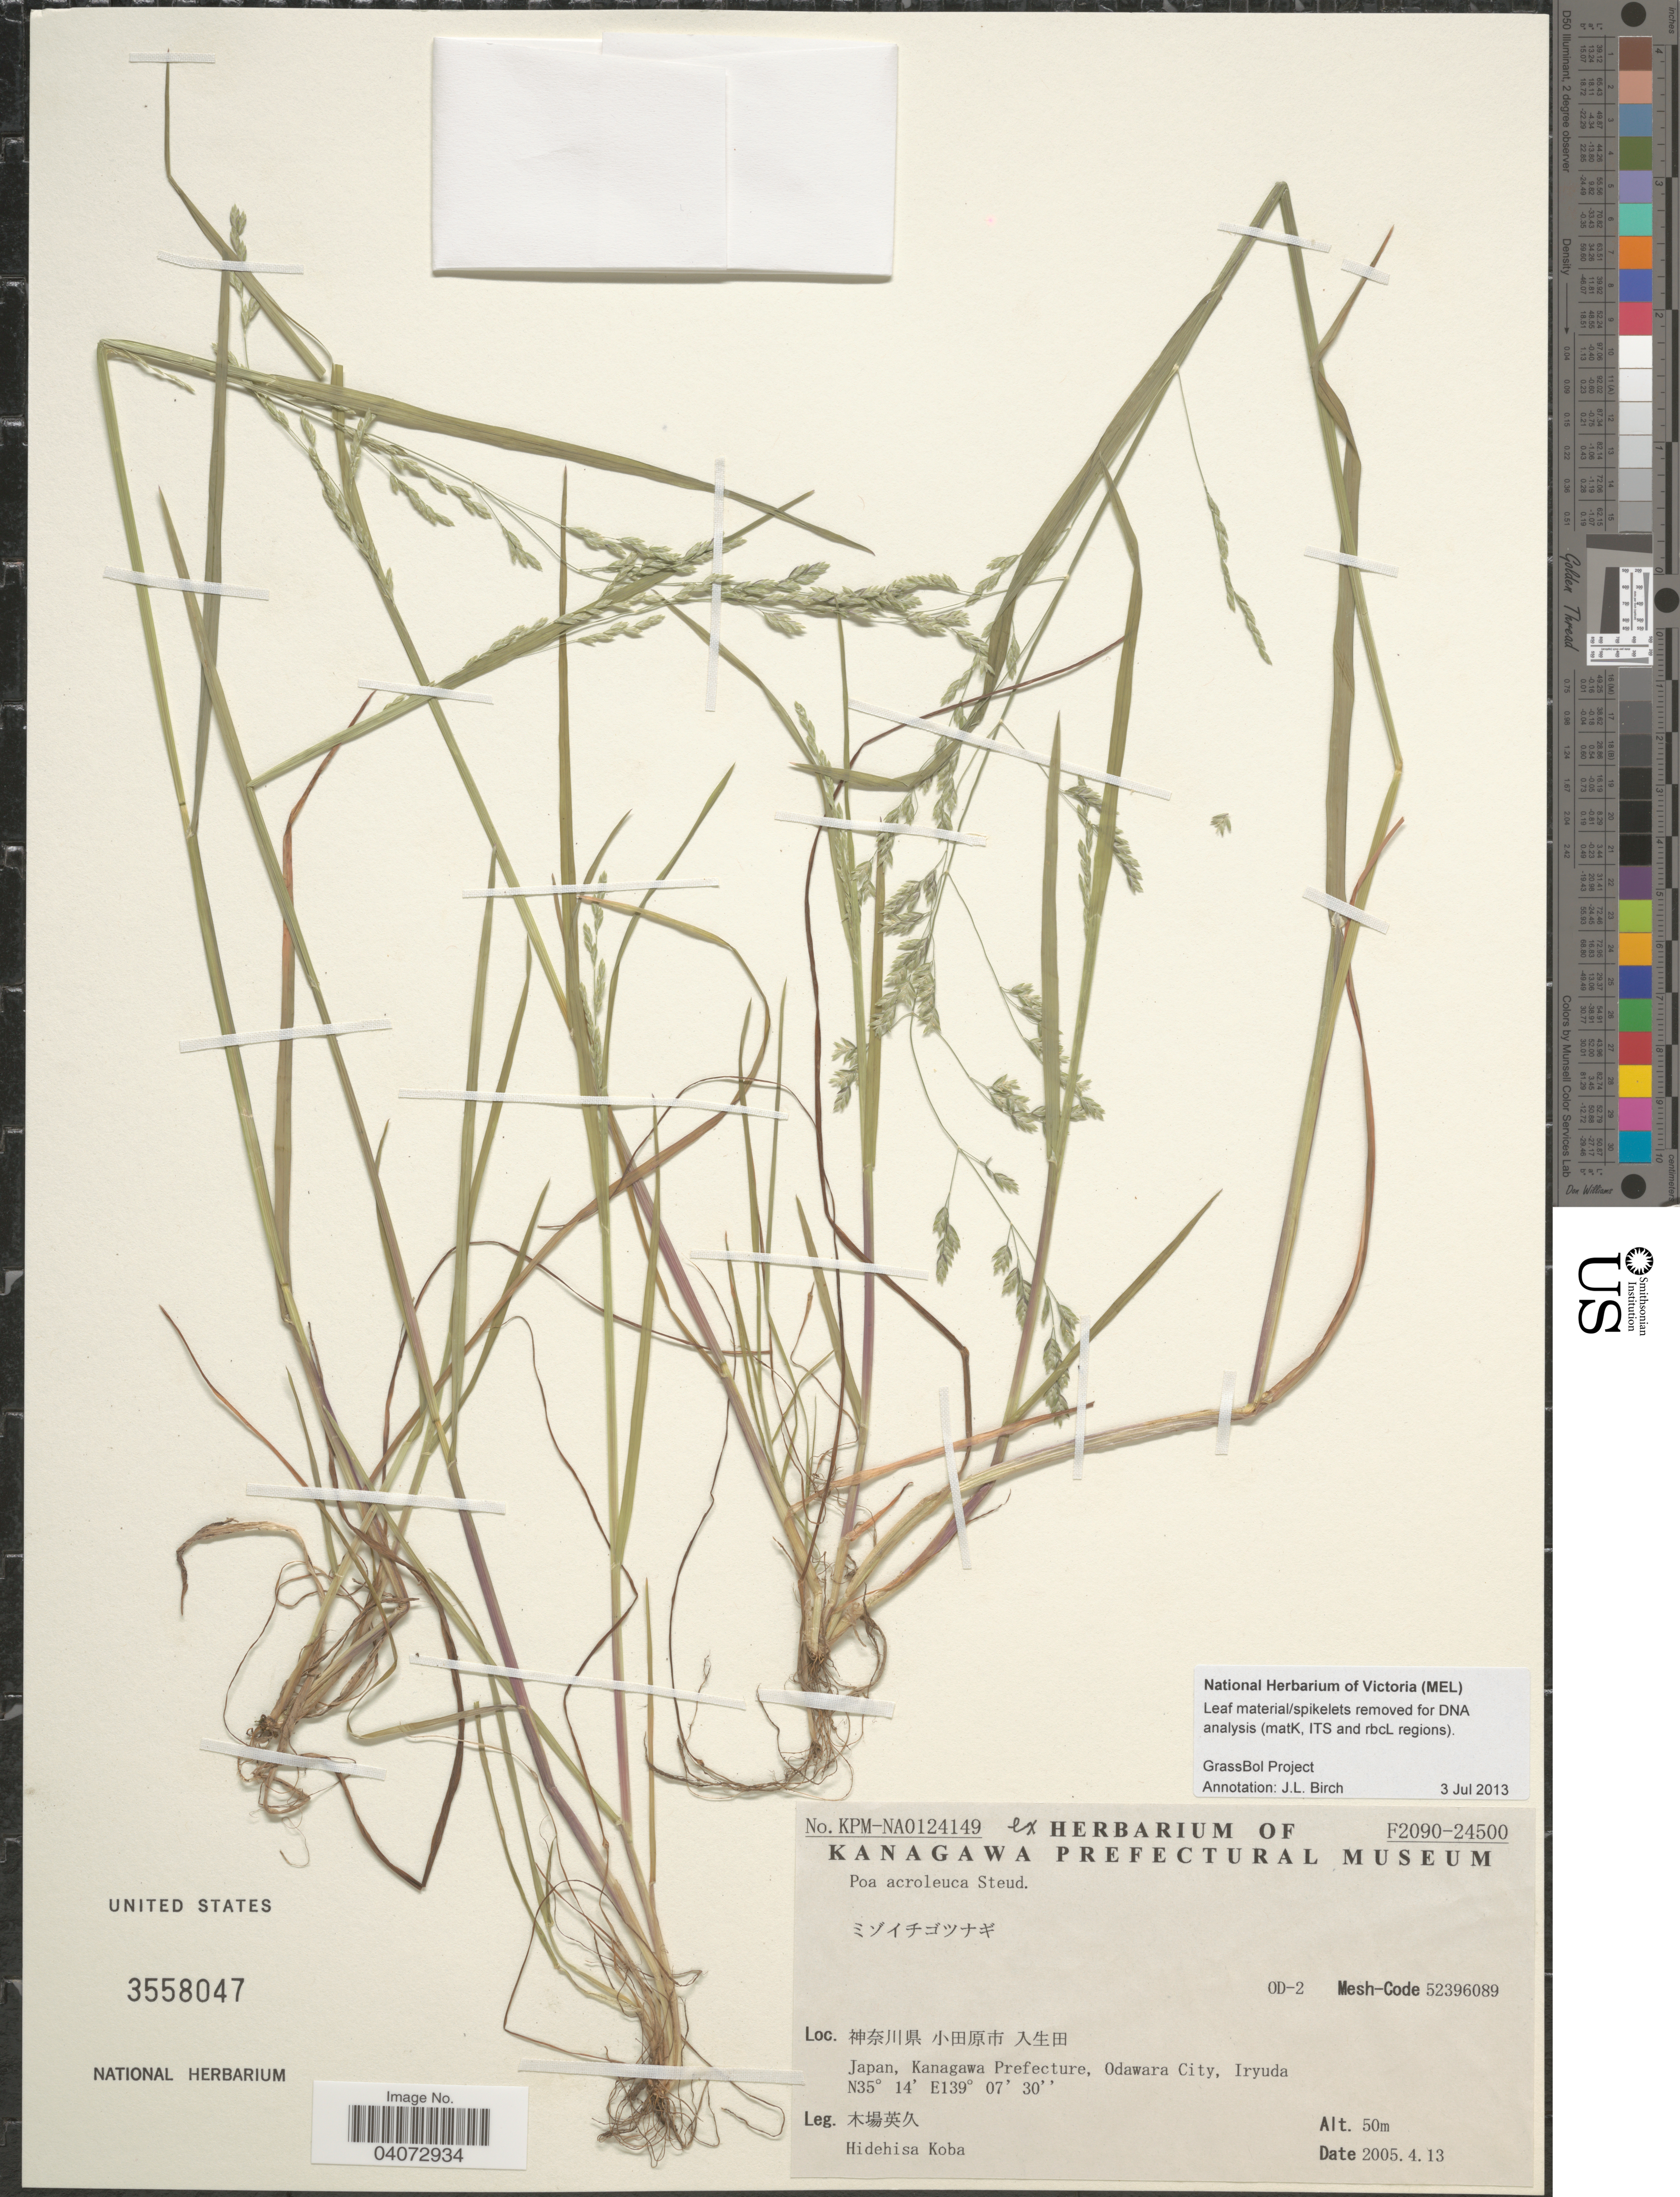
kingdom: Plantae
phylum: Tracheophyta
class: Liliopsida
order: Poales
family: Poaceae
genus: Poa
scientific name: Poa acroleuca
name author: Steud.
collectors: H. Koba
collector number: KPM-NAO124149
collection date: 2005-04-13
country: Japan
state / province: Kanagawa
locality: X. Kanagawa Prefecture, Odawara City, Iryuda.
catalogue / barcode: US 3558047